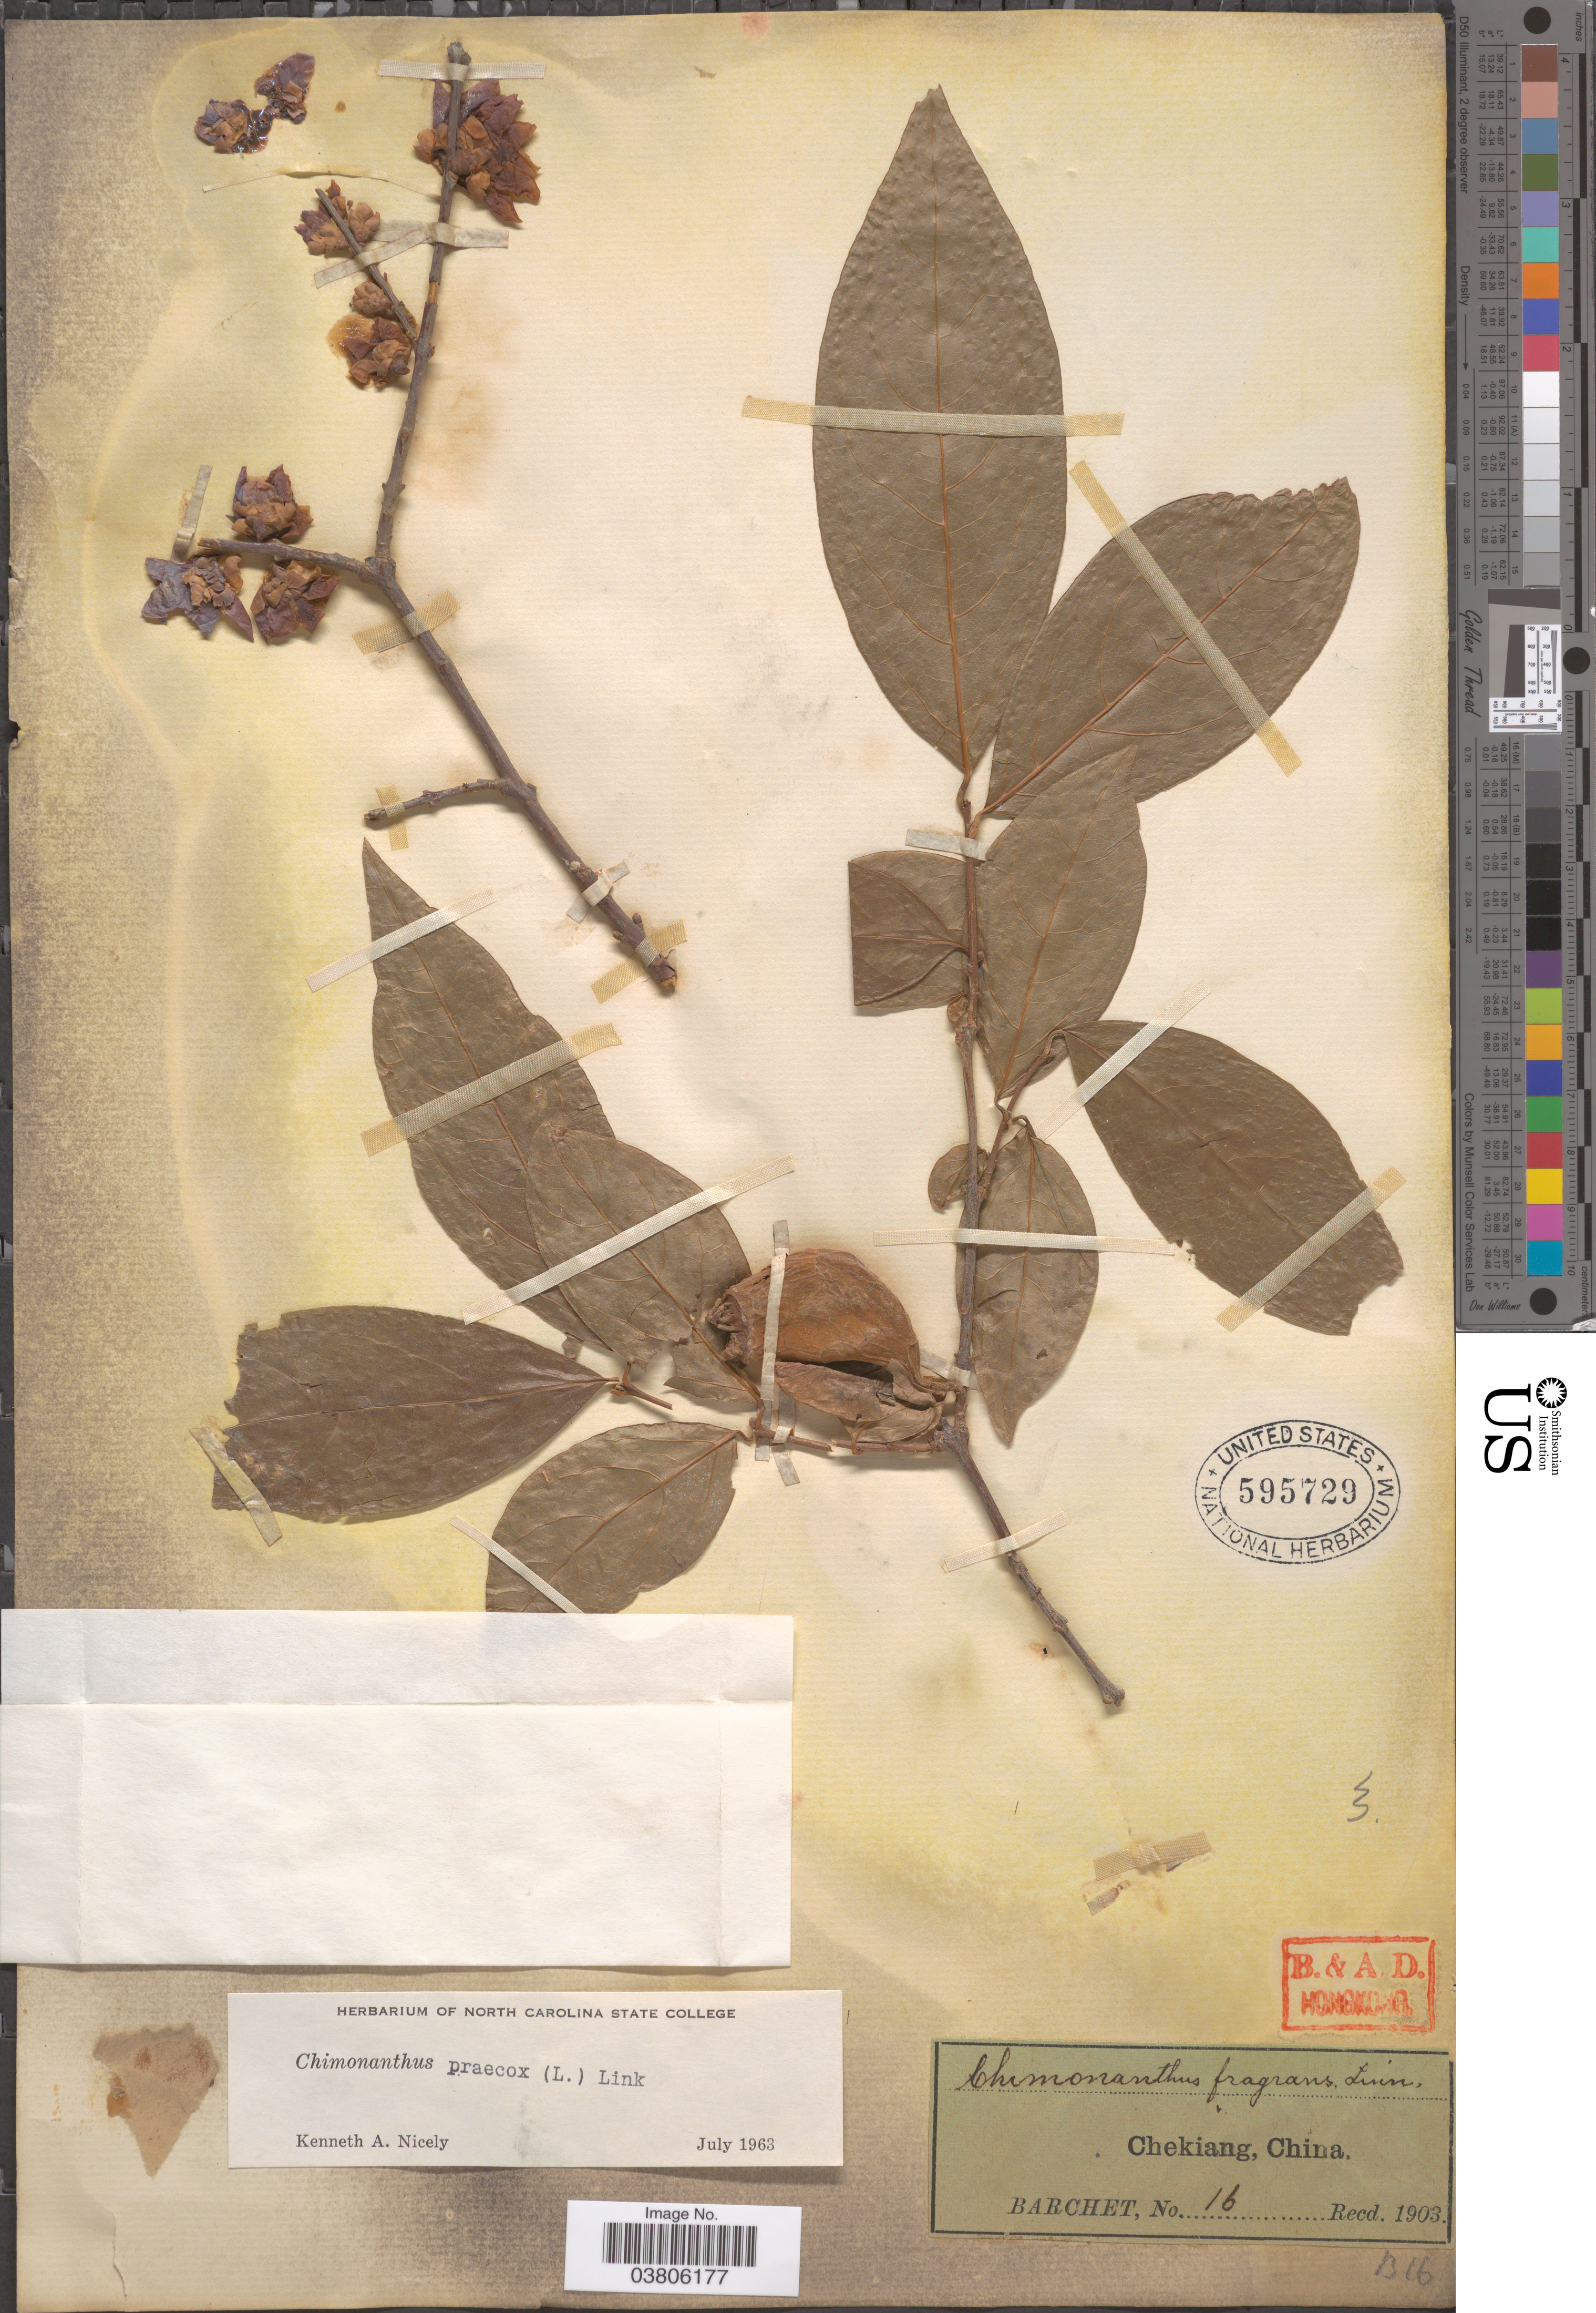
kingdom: Plantae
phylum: Tracheophyta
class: Magnoliopsida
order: Laurales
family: Calycanthaceae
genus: Chimonanthus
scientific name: Chimonanthus praecox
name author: (L.) Link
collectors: Barchet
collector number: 16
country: China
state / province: Zhejiang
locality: Chekiang.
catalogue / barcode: US 595729